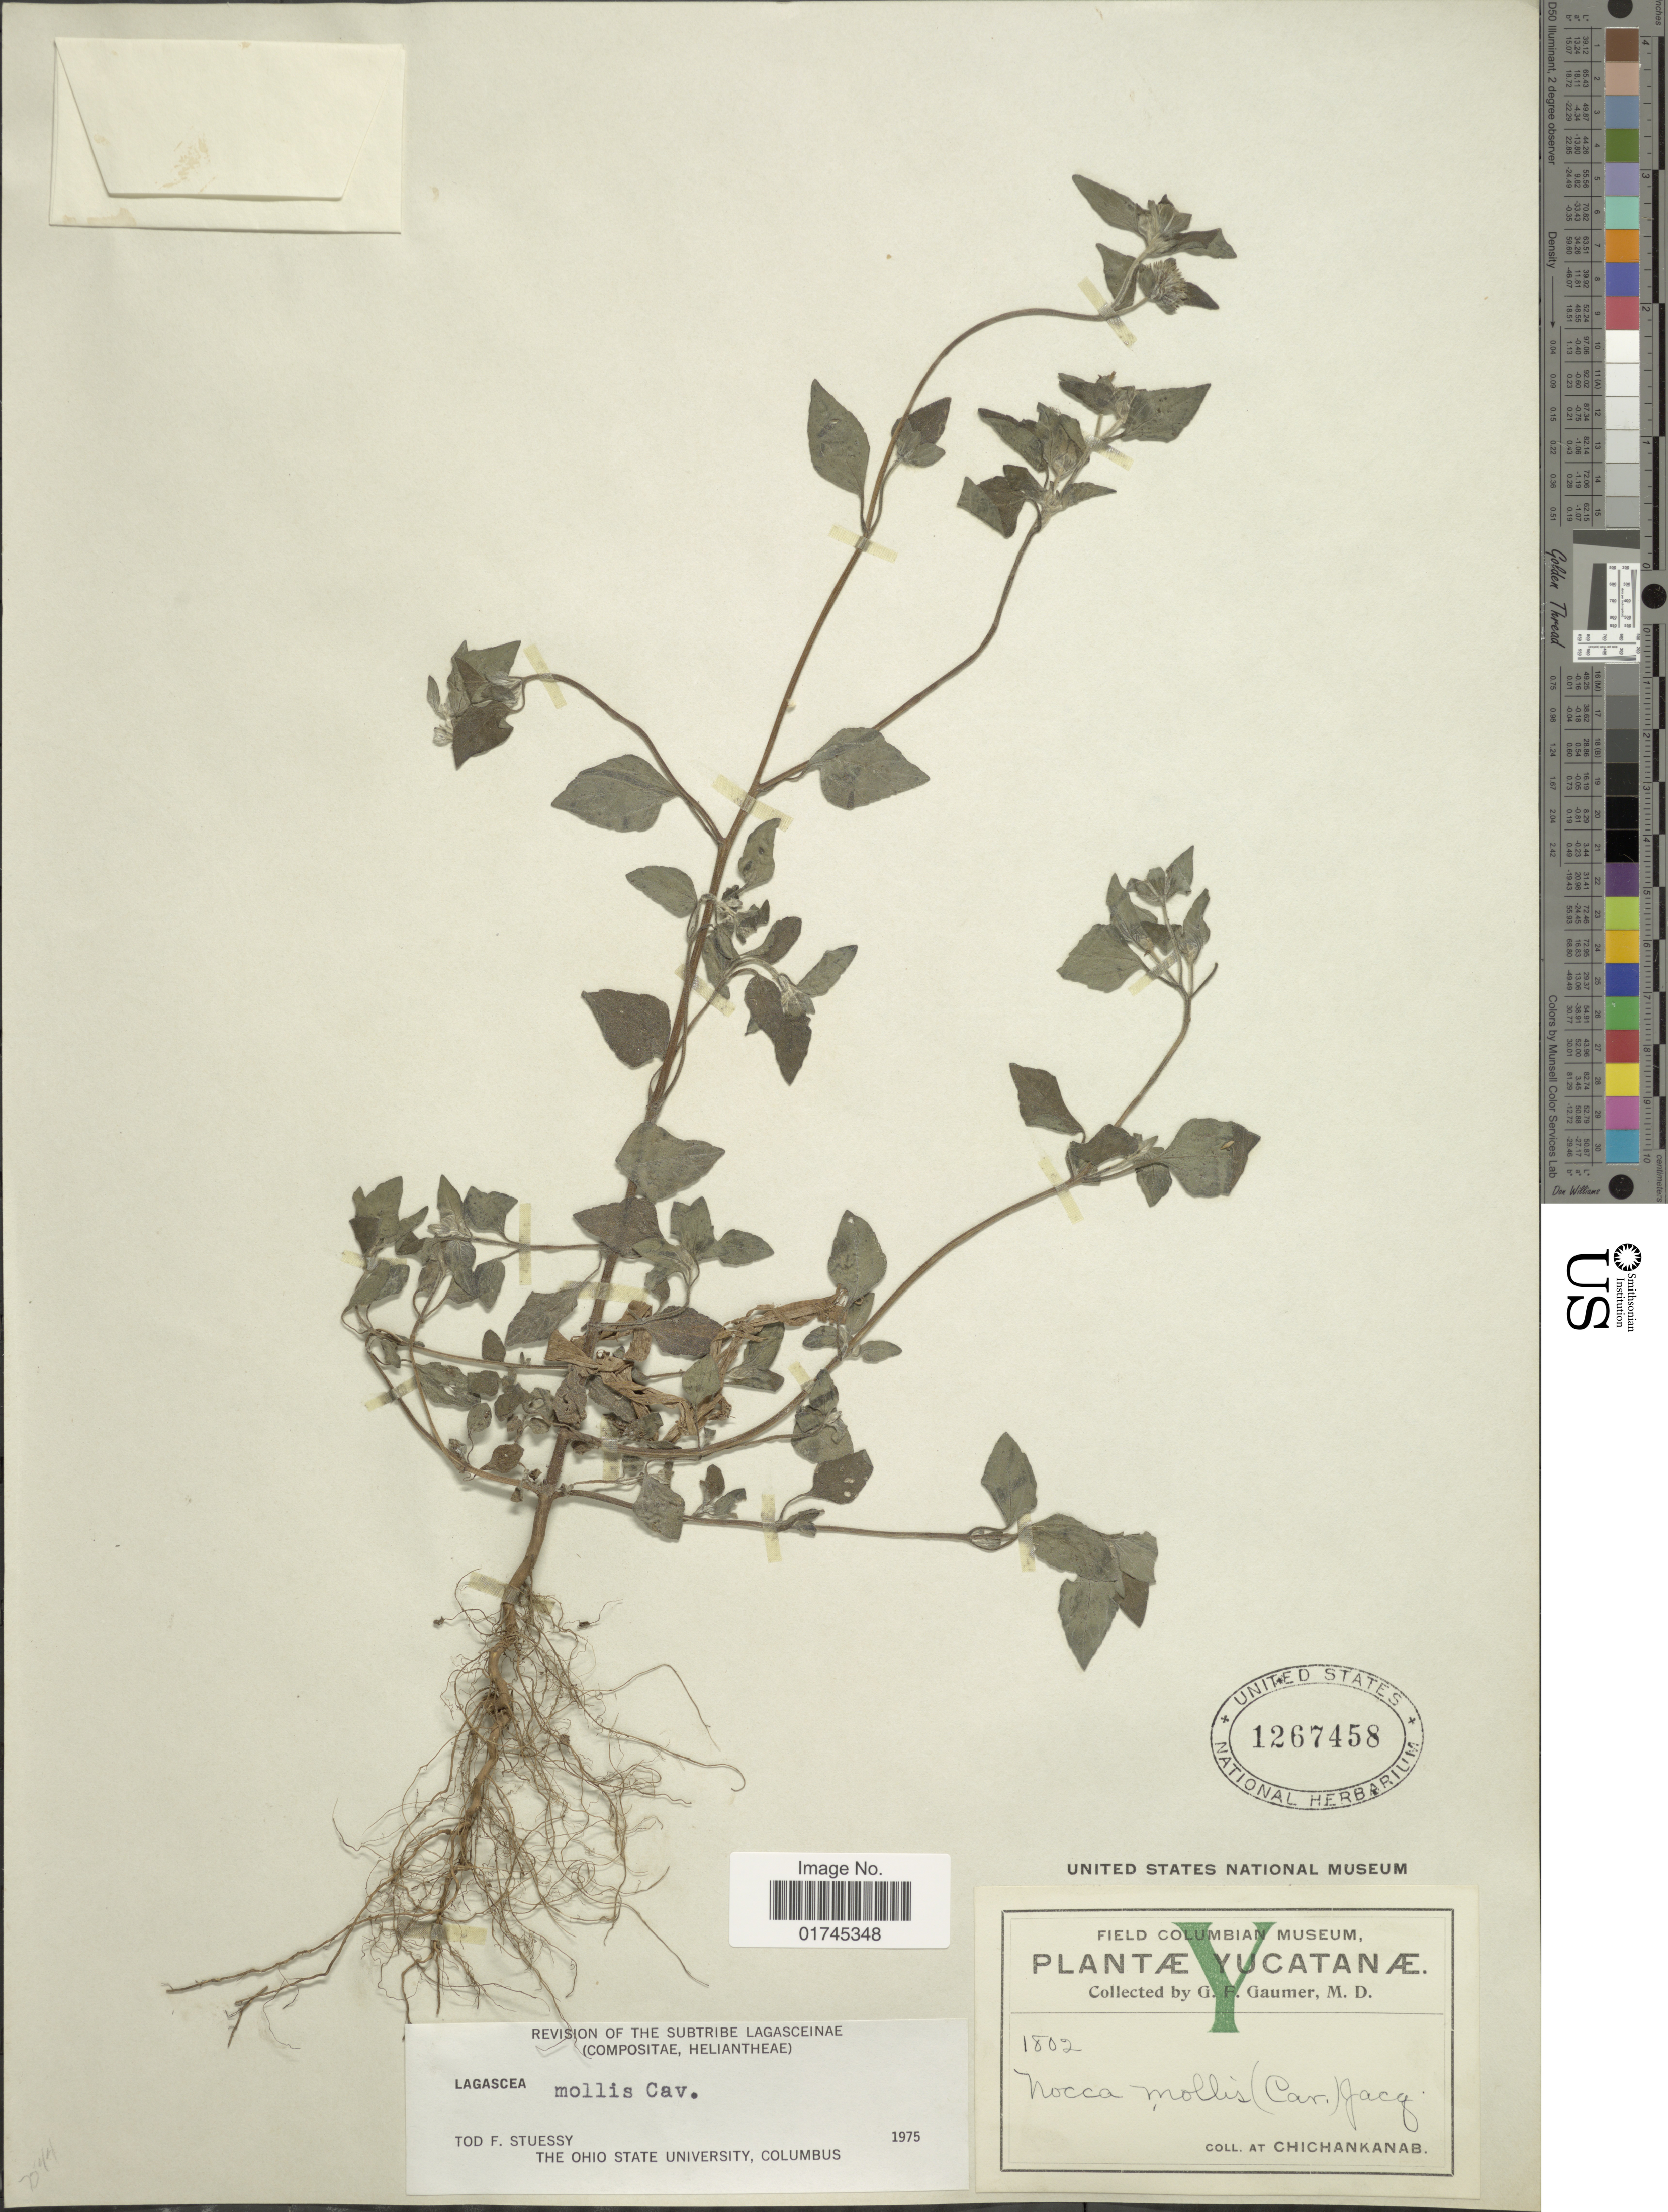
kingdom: Plantae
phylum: Tracheophyta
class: Magnoliopsida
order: Asterales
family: Asteraceae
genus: Lagascea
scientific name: Lagascea mollis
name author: Cav.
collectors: G. F. Gaumer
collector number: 1802?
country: Mexico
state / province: Yucatán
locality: At Chichankanas.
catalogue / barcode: US 1267458